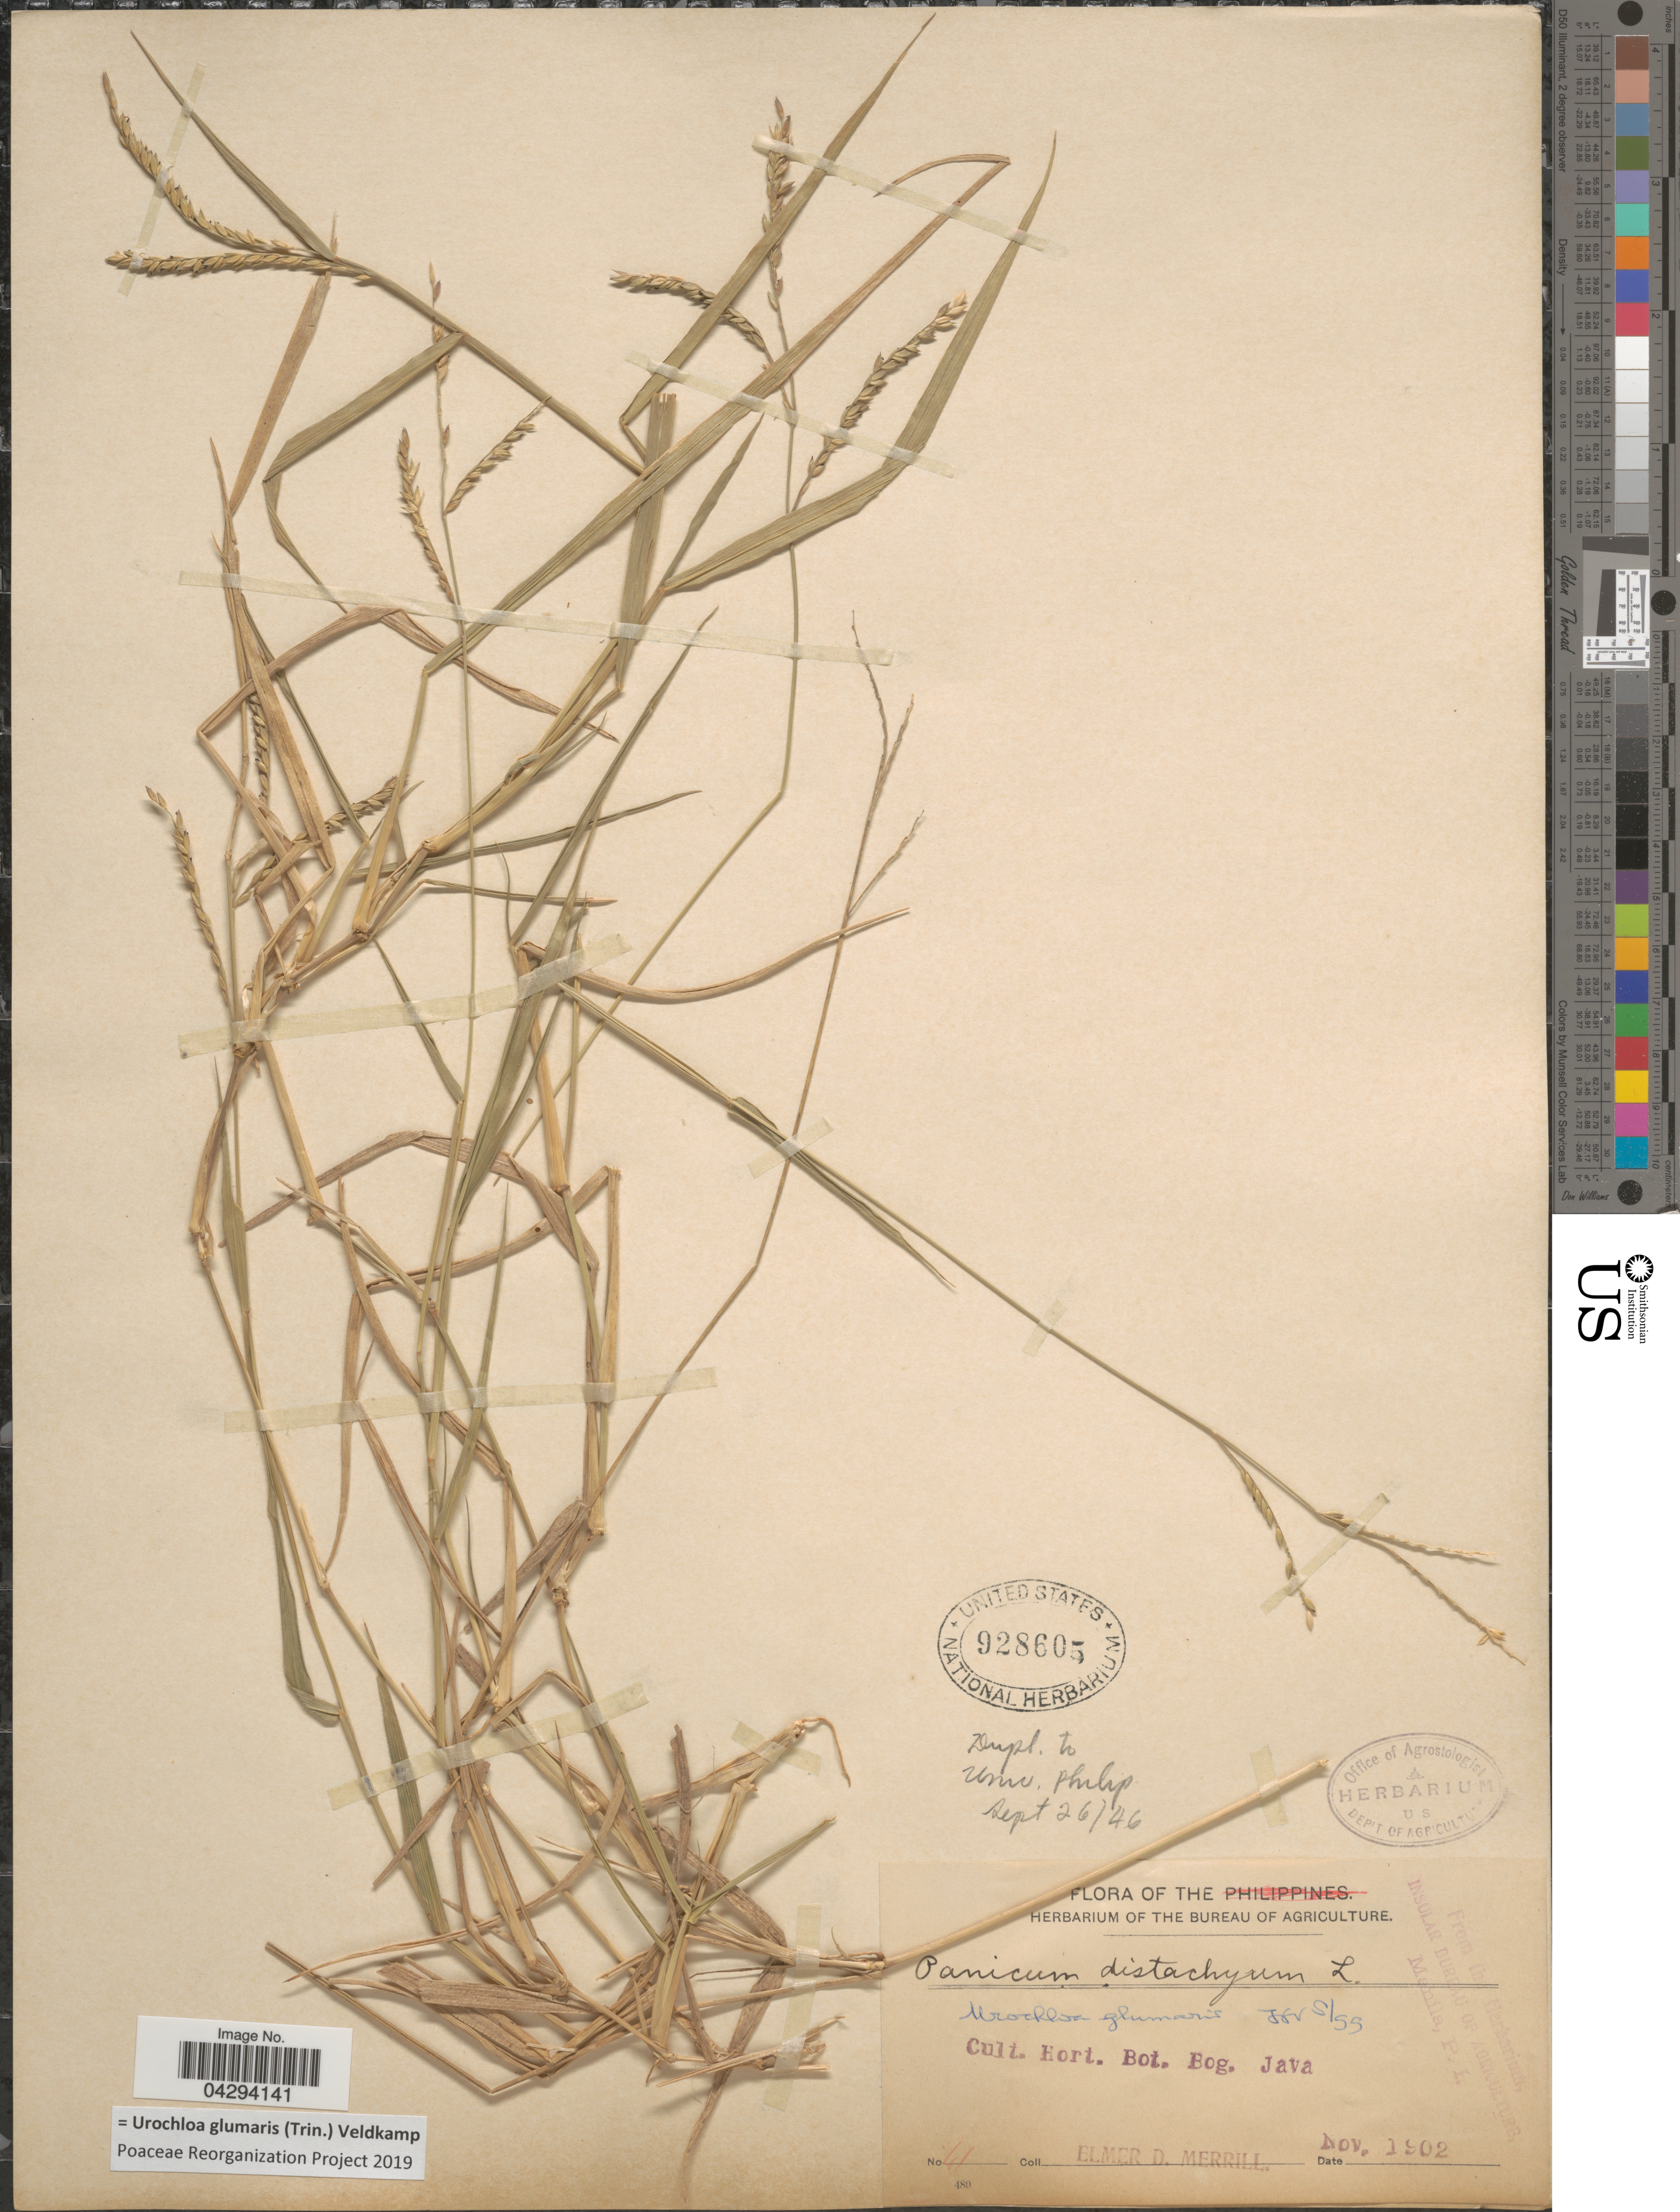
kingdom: Plantae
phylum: Tracheophyta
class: Liliopsida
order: Poales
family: Poaceae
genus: Urochloa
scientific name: Urochloa glumaris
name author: (Trin.) Veldkamp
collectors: E. D. Merrill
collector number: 41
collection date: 1902-11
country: Indonesia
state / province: Java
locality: Hort. Bot. Bog. Java.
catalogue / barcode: US 928605